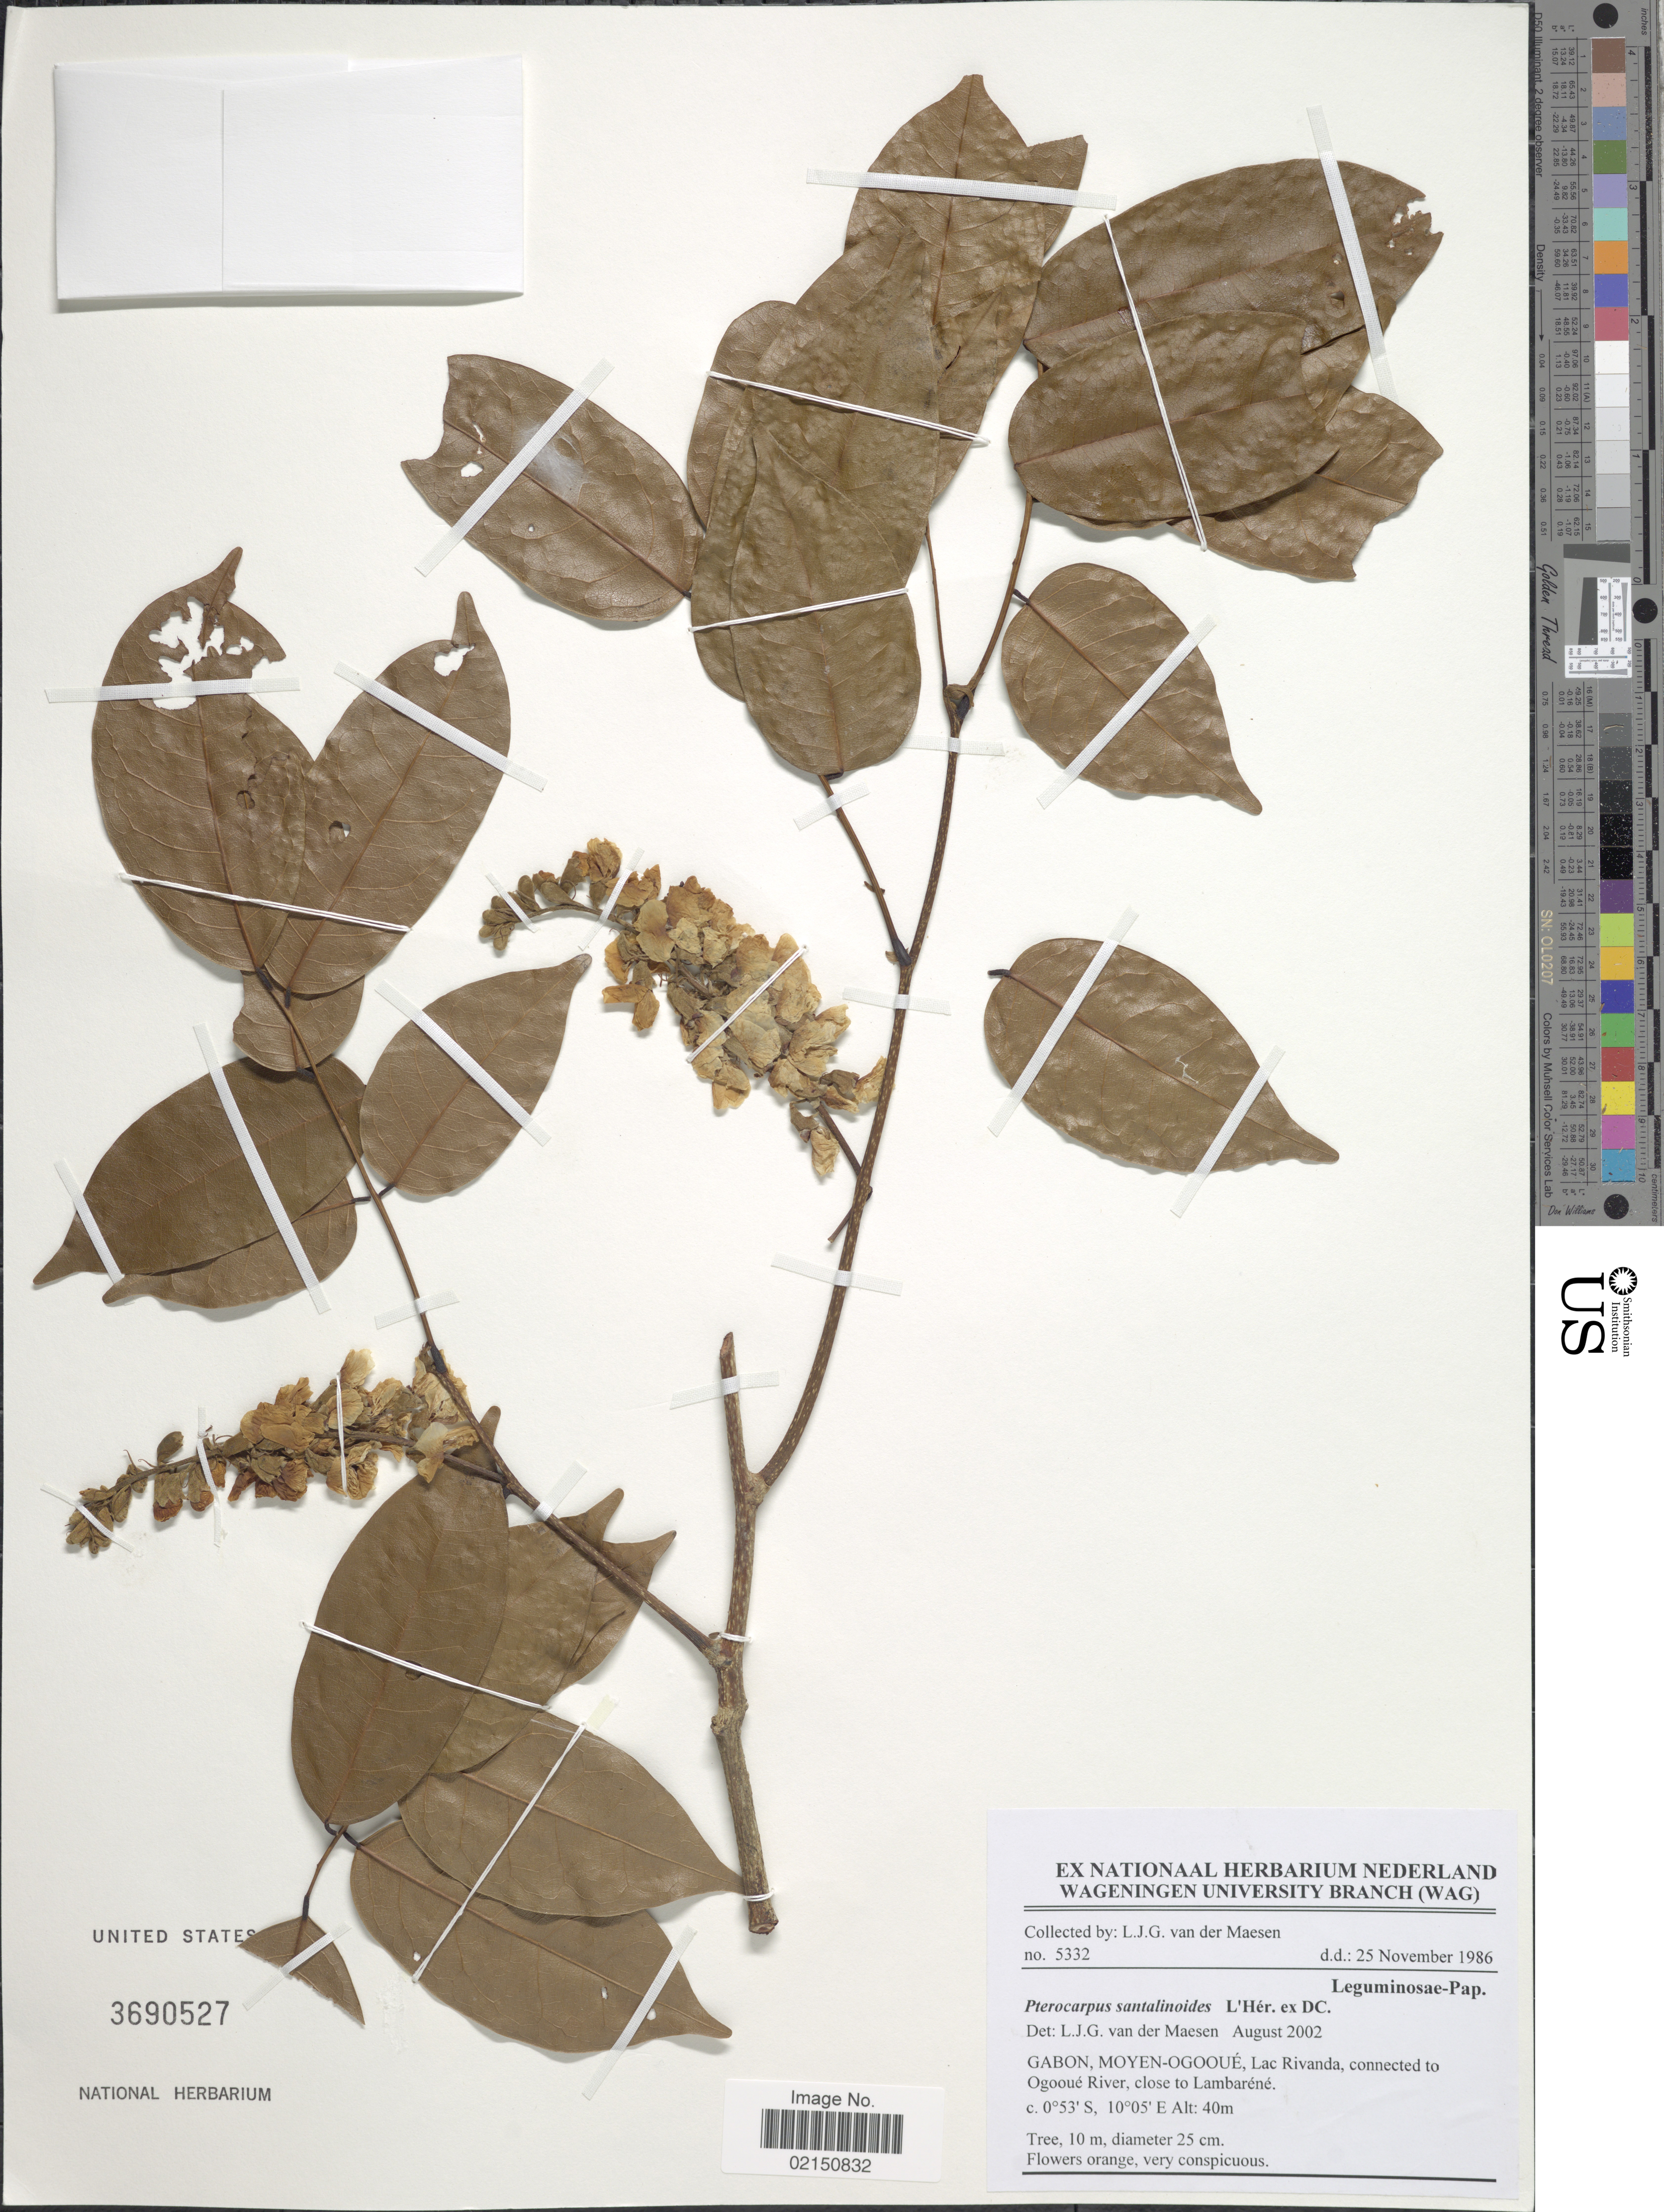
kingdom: Plantae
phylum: Tracheophyta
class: Magnoliopsida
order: Fabales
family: Fabaceae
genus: Pterocarpus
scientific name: Pterocarpus santalinoides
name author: L'Hér. ex DC.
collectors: L. van der Maesen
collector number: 5332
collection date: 1986-11-25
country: Gabon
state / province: Moyen-Ogooue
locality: Lac Rivanda, connected to Ogooué River, close to Lambaréné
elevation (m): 40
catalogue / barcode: US 3690527